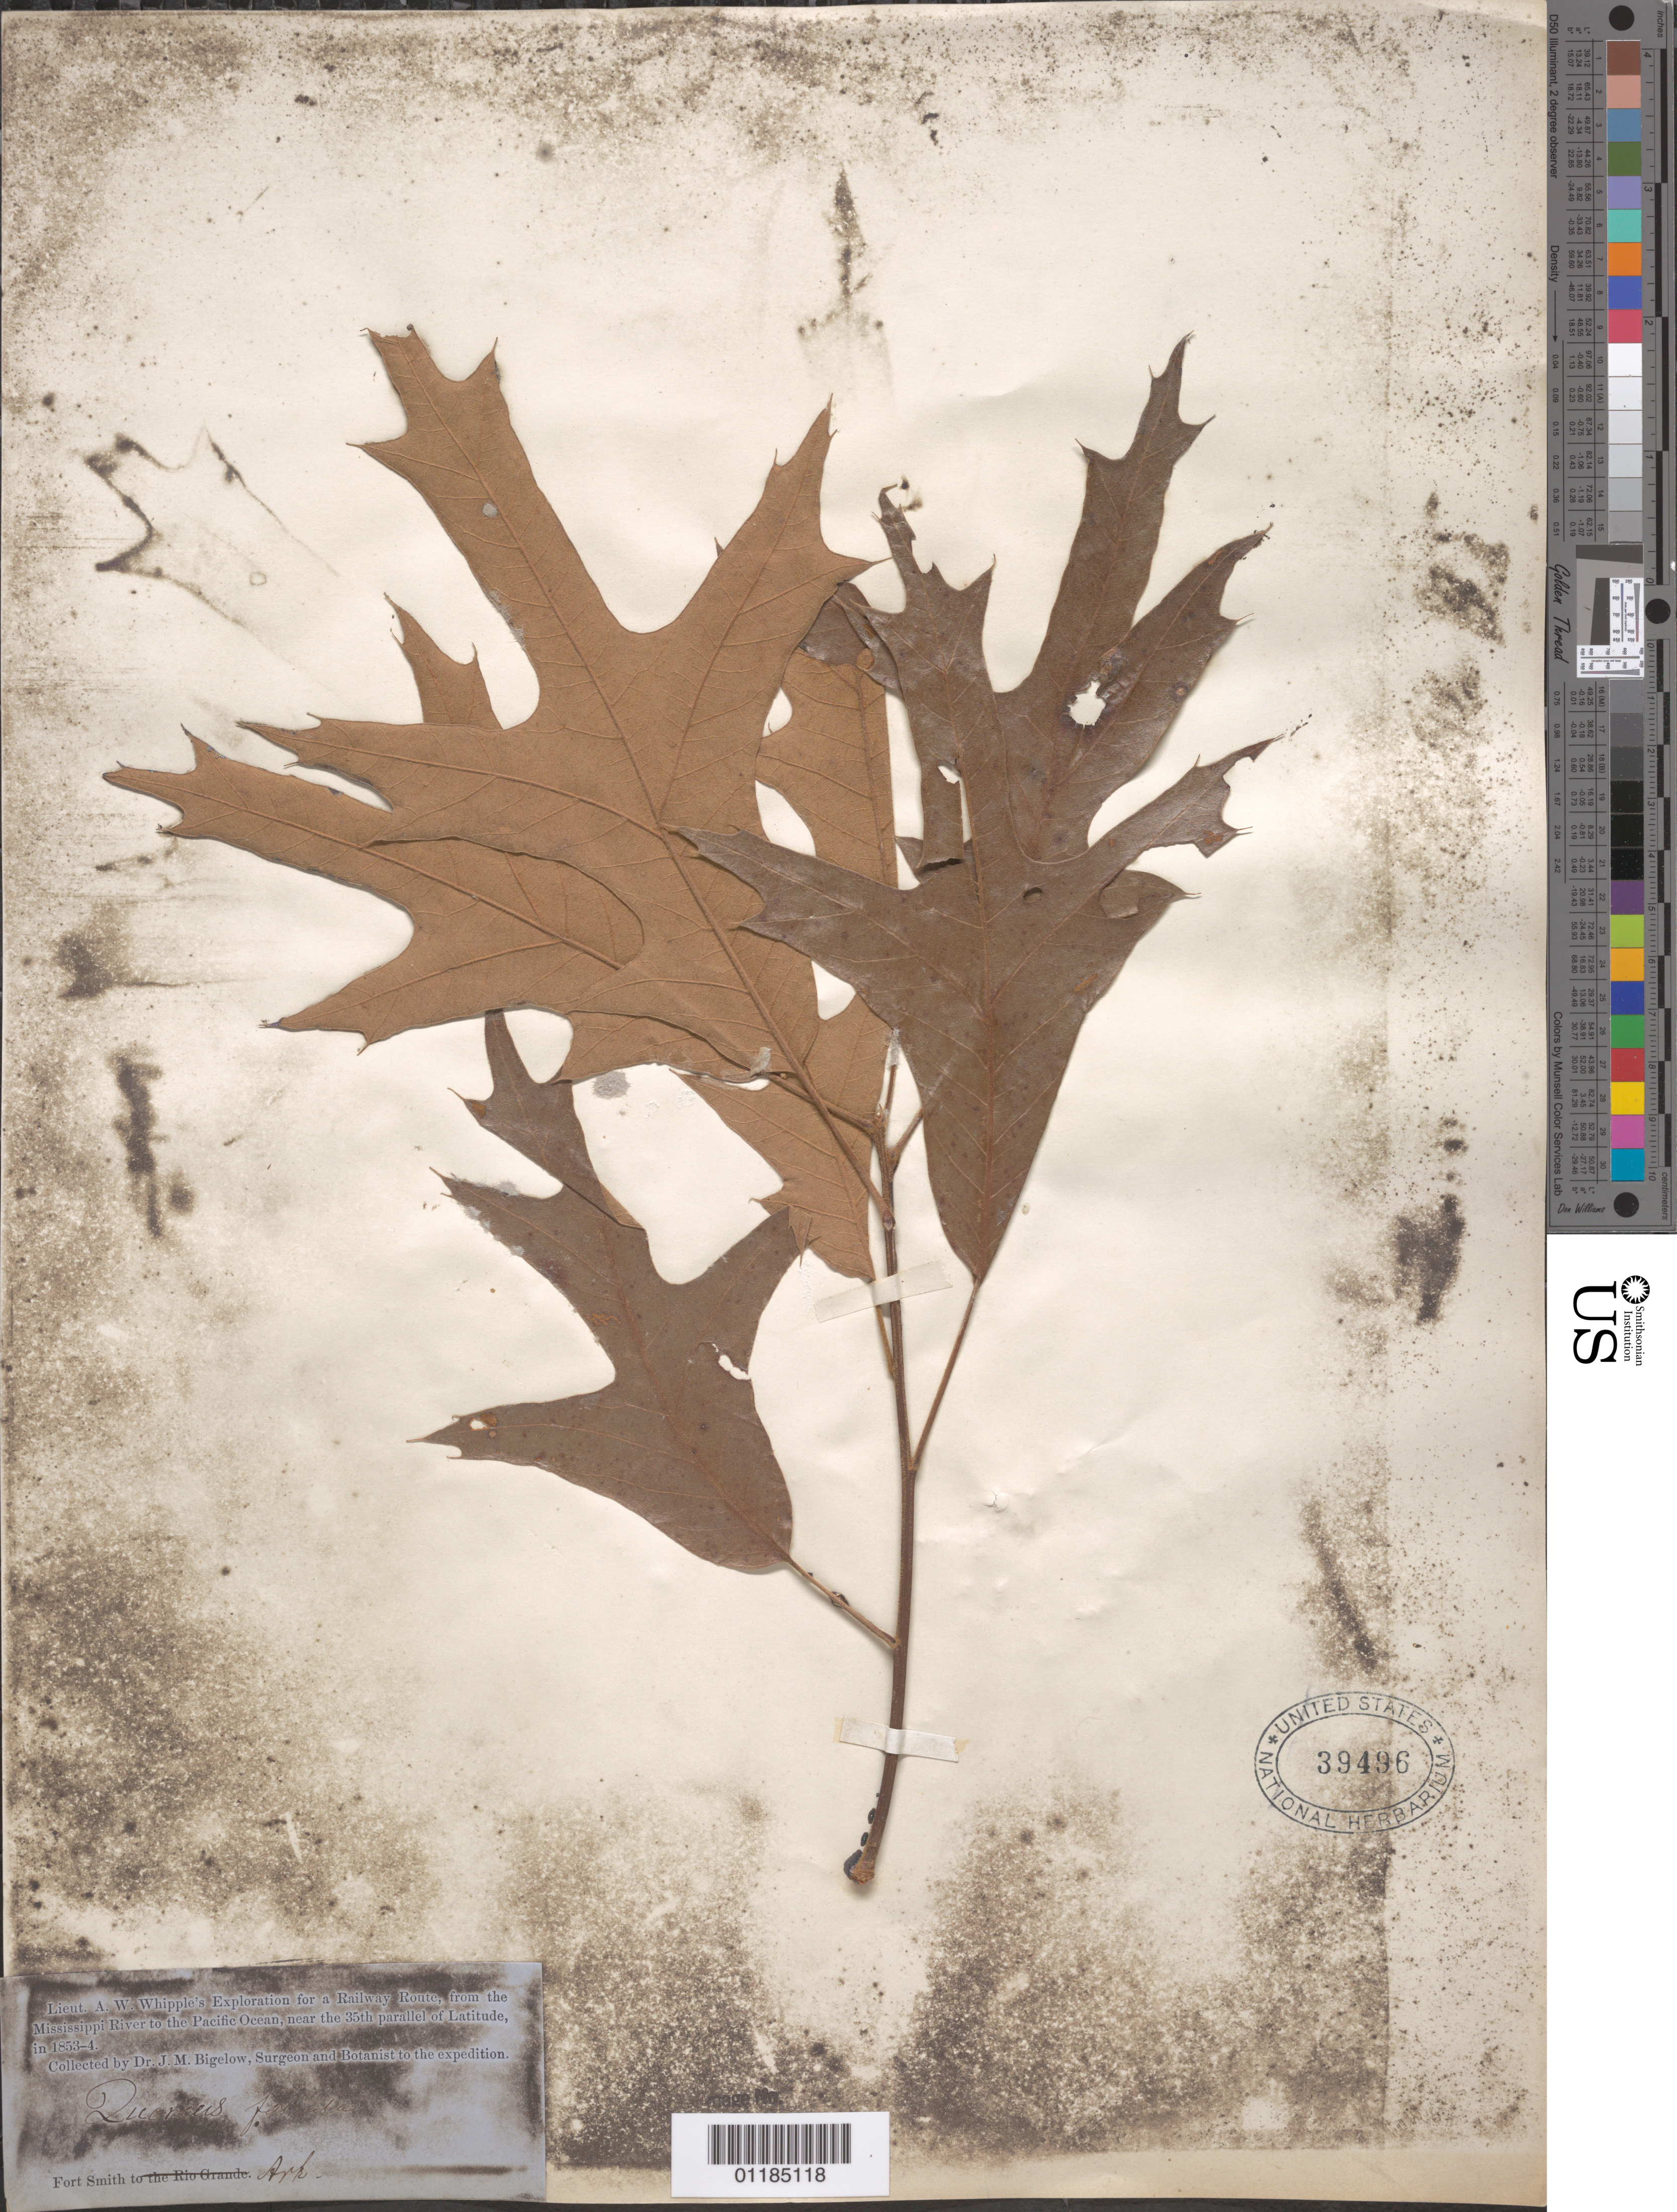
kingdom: Plantae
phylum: Tracheophyta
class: Magnoliopsida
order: Fagales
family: Fagaceae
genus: Quercus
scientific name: Quercus falcata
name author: Michx.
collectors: J. M. Bigelow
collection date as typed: ---1853 to -- --- 1854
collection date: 1853/1854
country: United States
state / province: Arkansas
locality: Fort Smith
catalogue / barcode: US 39496